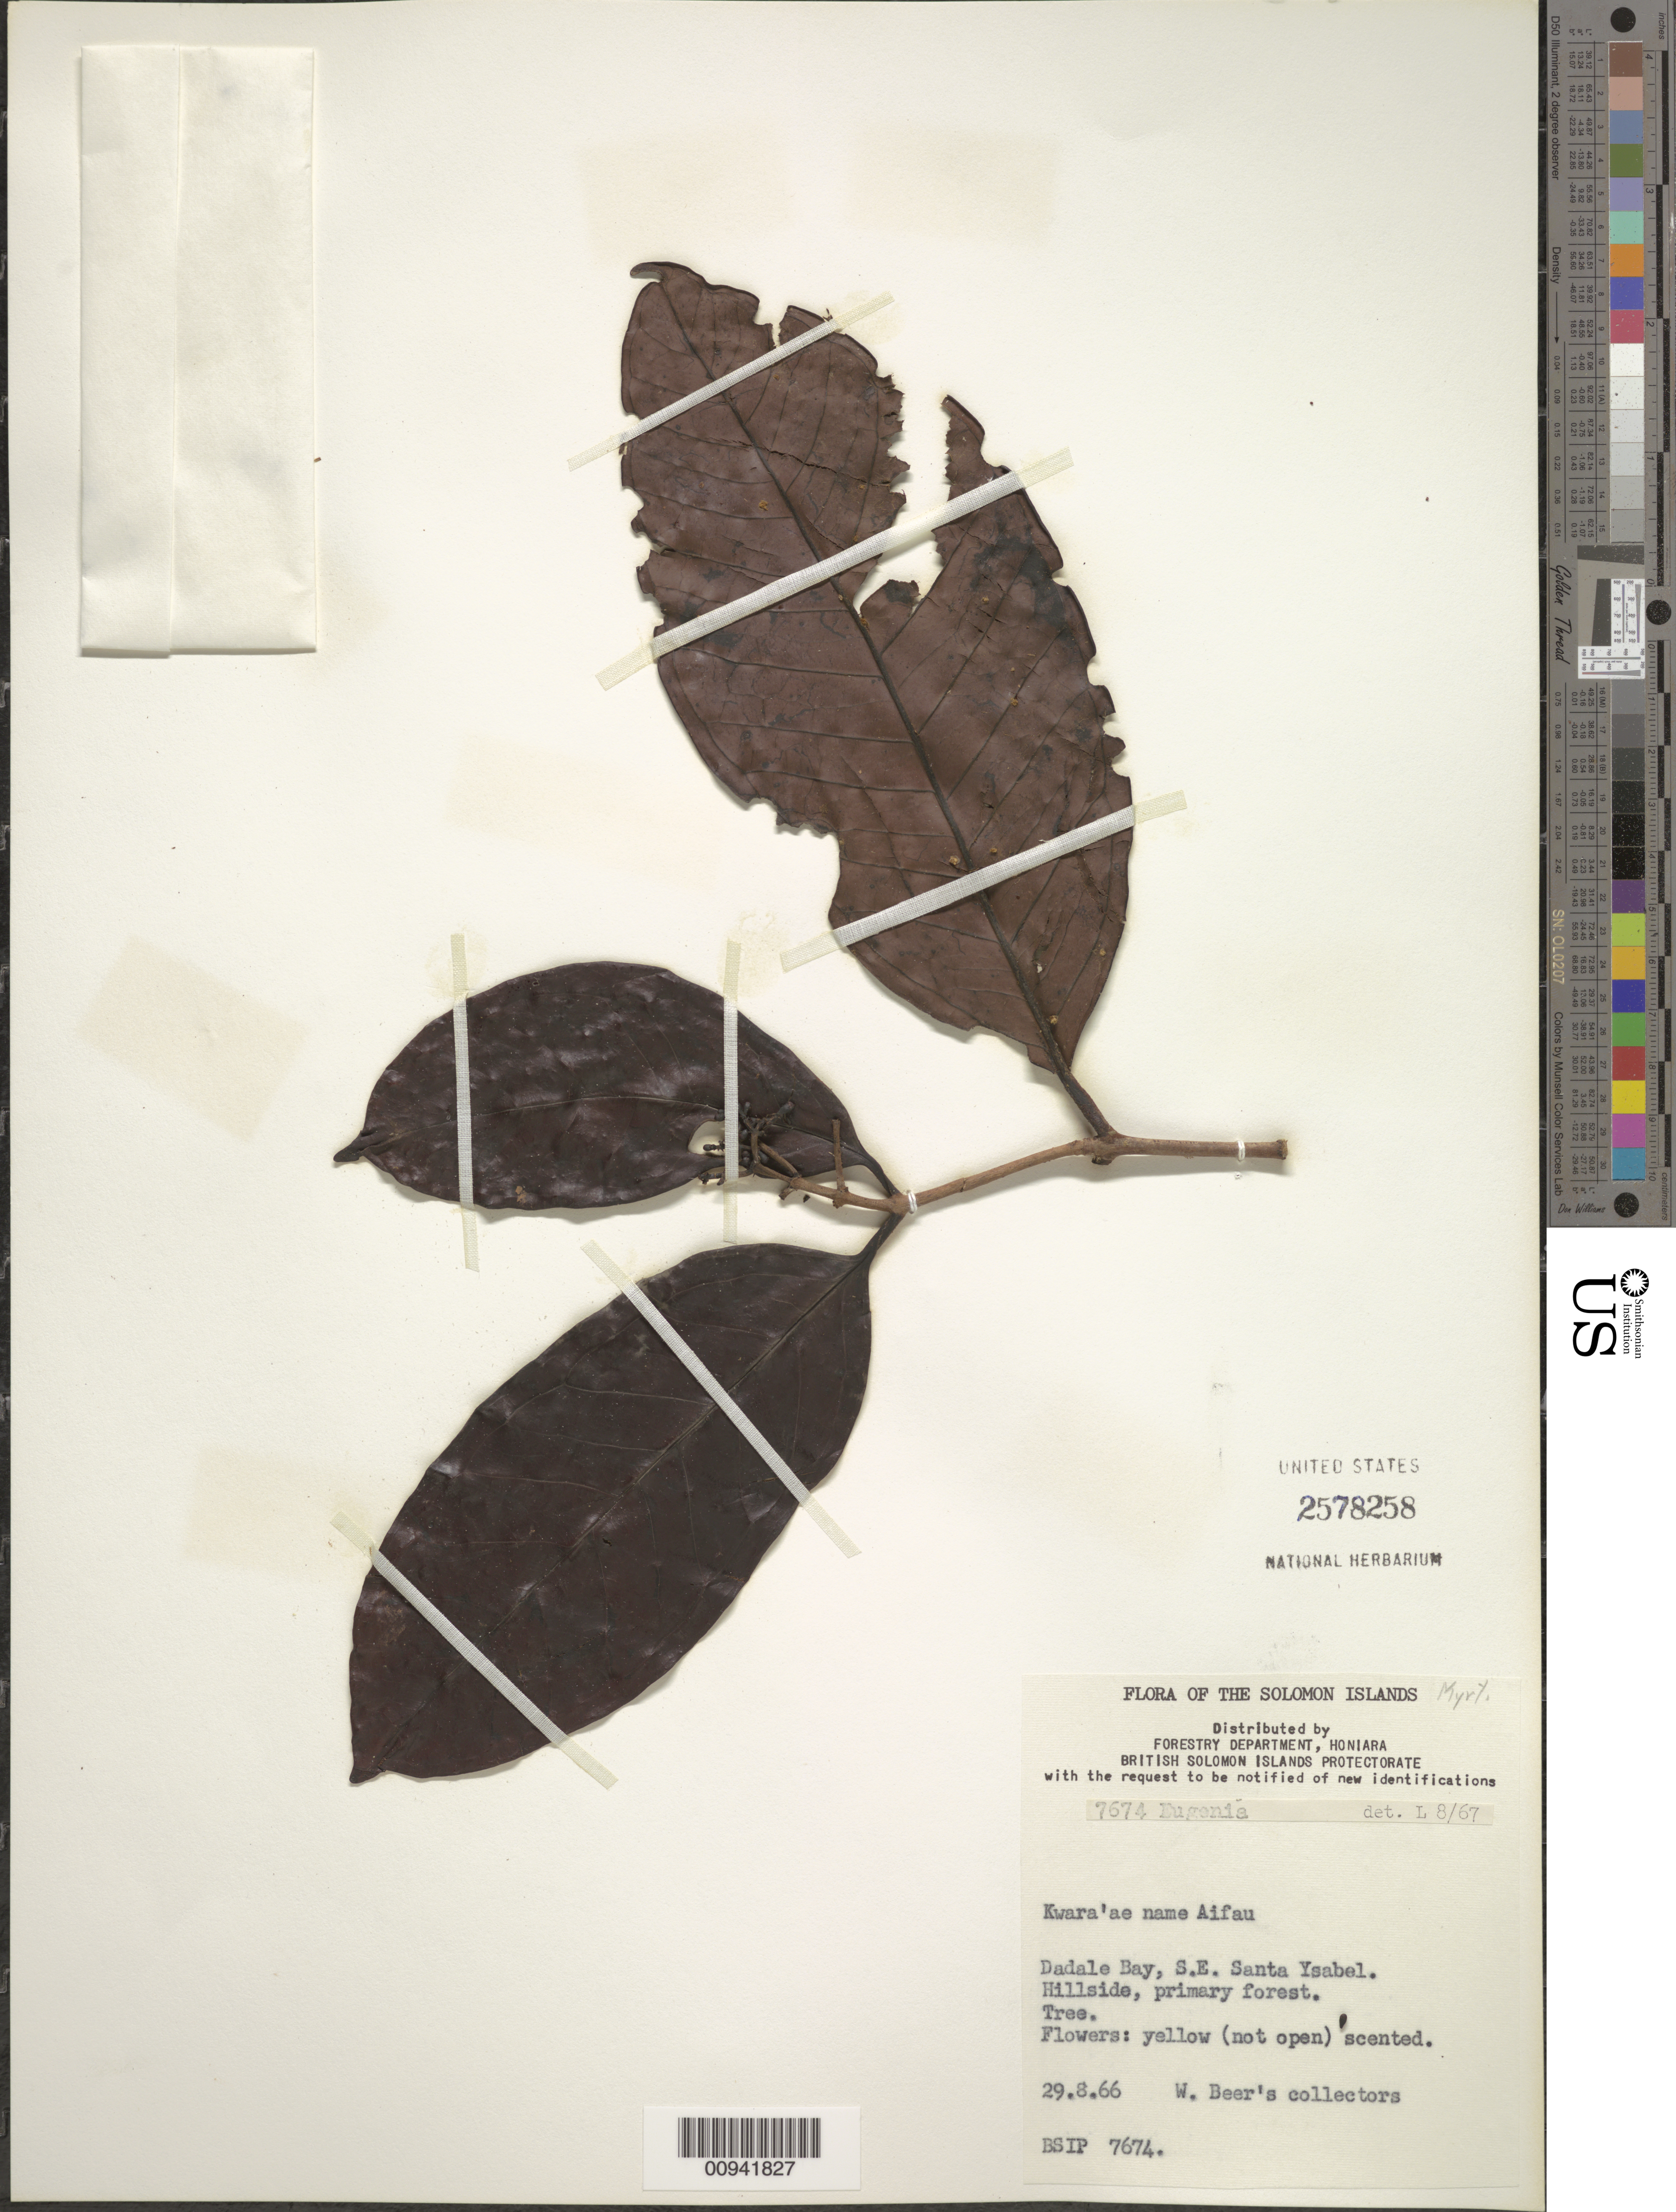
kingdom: Plantae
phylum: Tracheophyta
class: Magnoliopsida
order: Myrtales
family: Myrtaceae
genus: Syzygium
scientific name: Syzygium nemorale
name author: Merr. & L.M. Perry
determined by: Craven, L. A.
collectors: W. Beer's Collectors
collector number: BSIP 7674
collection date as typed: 29 Aug 1966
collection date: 1966-08-29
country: Solomon Islands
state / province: Isabel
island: Santa Isabel [Ysabel]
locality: Dadale Bay, S.E. Santa Ysabel.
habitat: Hillside, primary forest.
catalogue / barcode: US 2578258